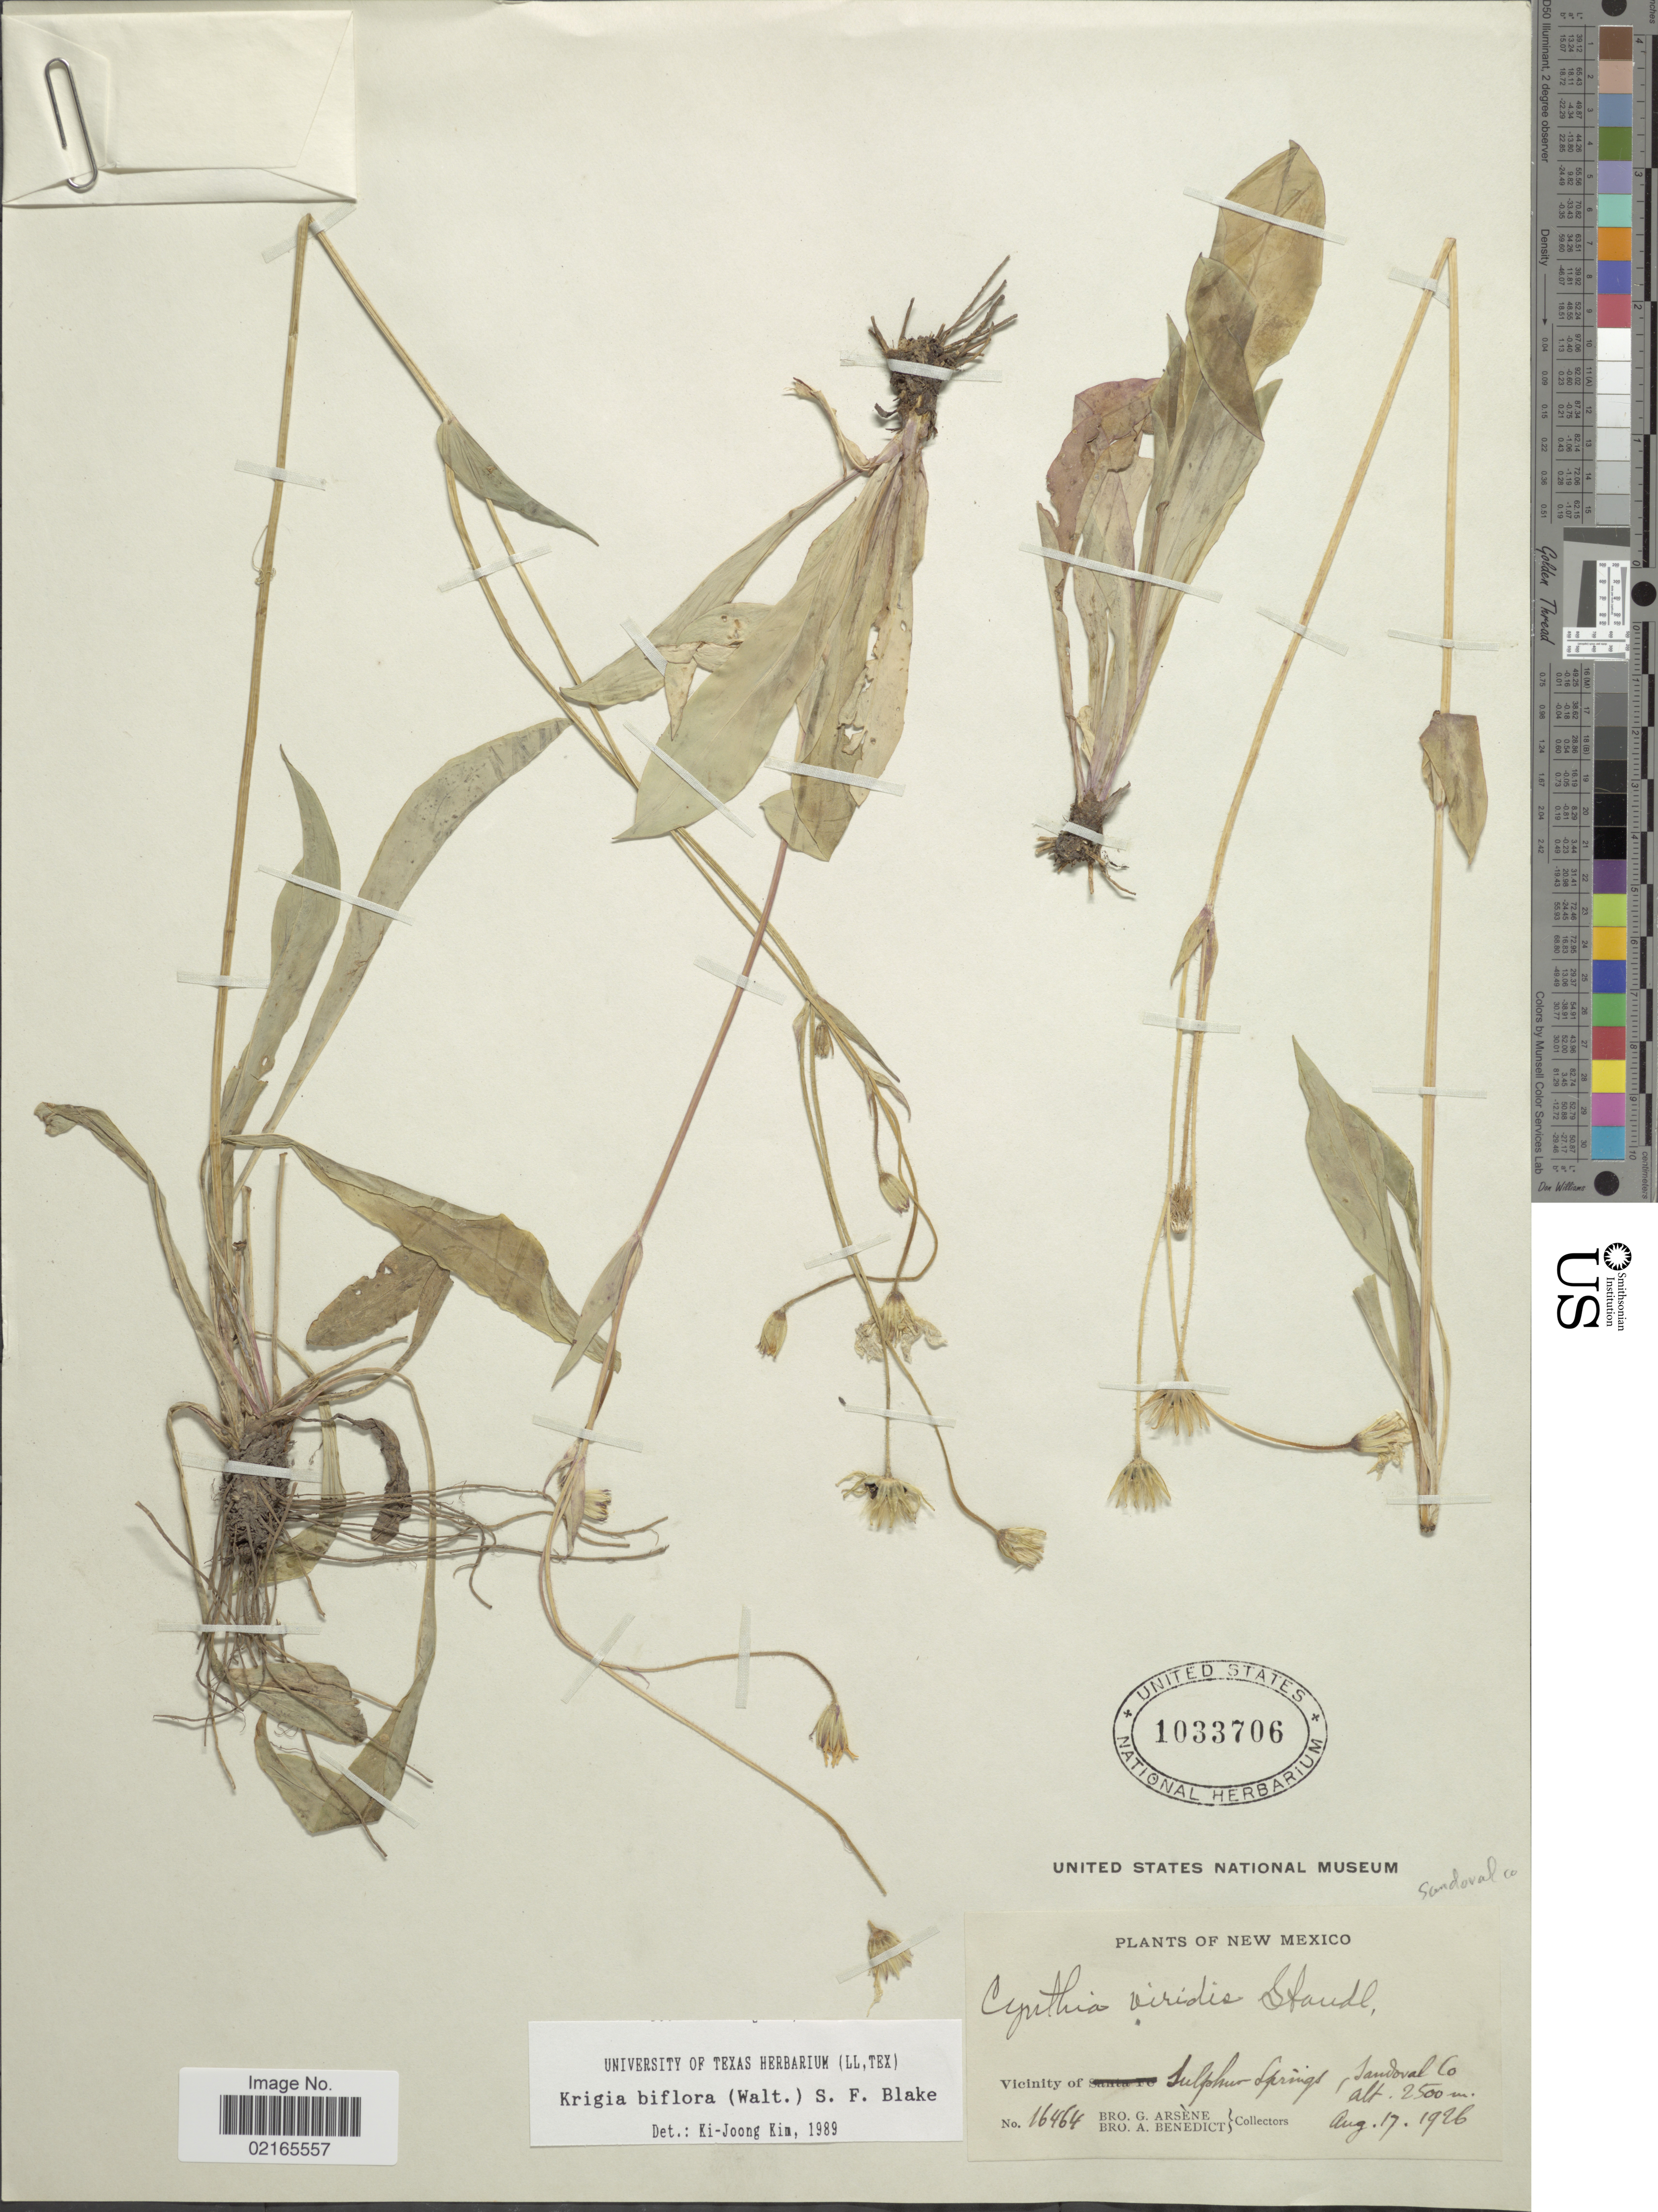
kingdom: Plantae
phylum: Tracheophyta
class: Magnoliopsida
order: Asterales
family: Asteraceae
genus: Krigia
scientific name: Krigia biflora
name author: (Walter) S.F. Blake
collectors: Bro. G. Arsène & Bro. A. Benedict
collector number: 16464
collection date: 1926-08-17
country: United States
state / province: New Mexico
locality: Vicinity of Sulphur Springs, Sandoval Co.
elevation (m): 2500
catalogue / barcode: US 1033706